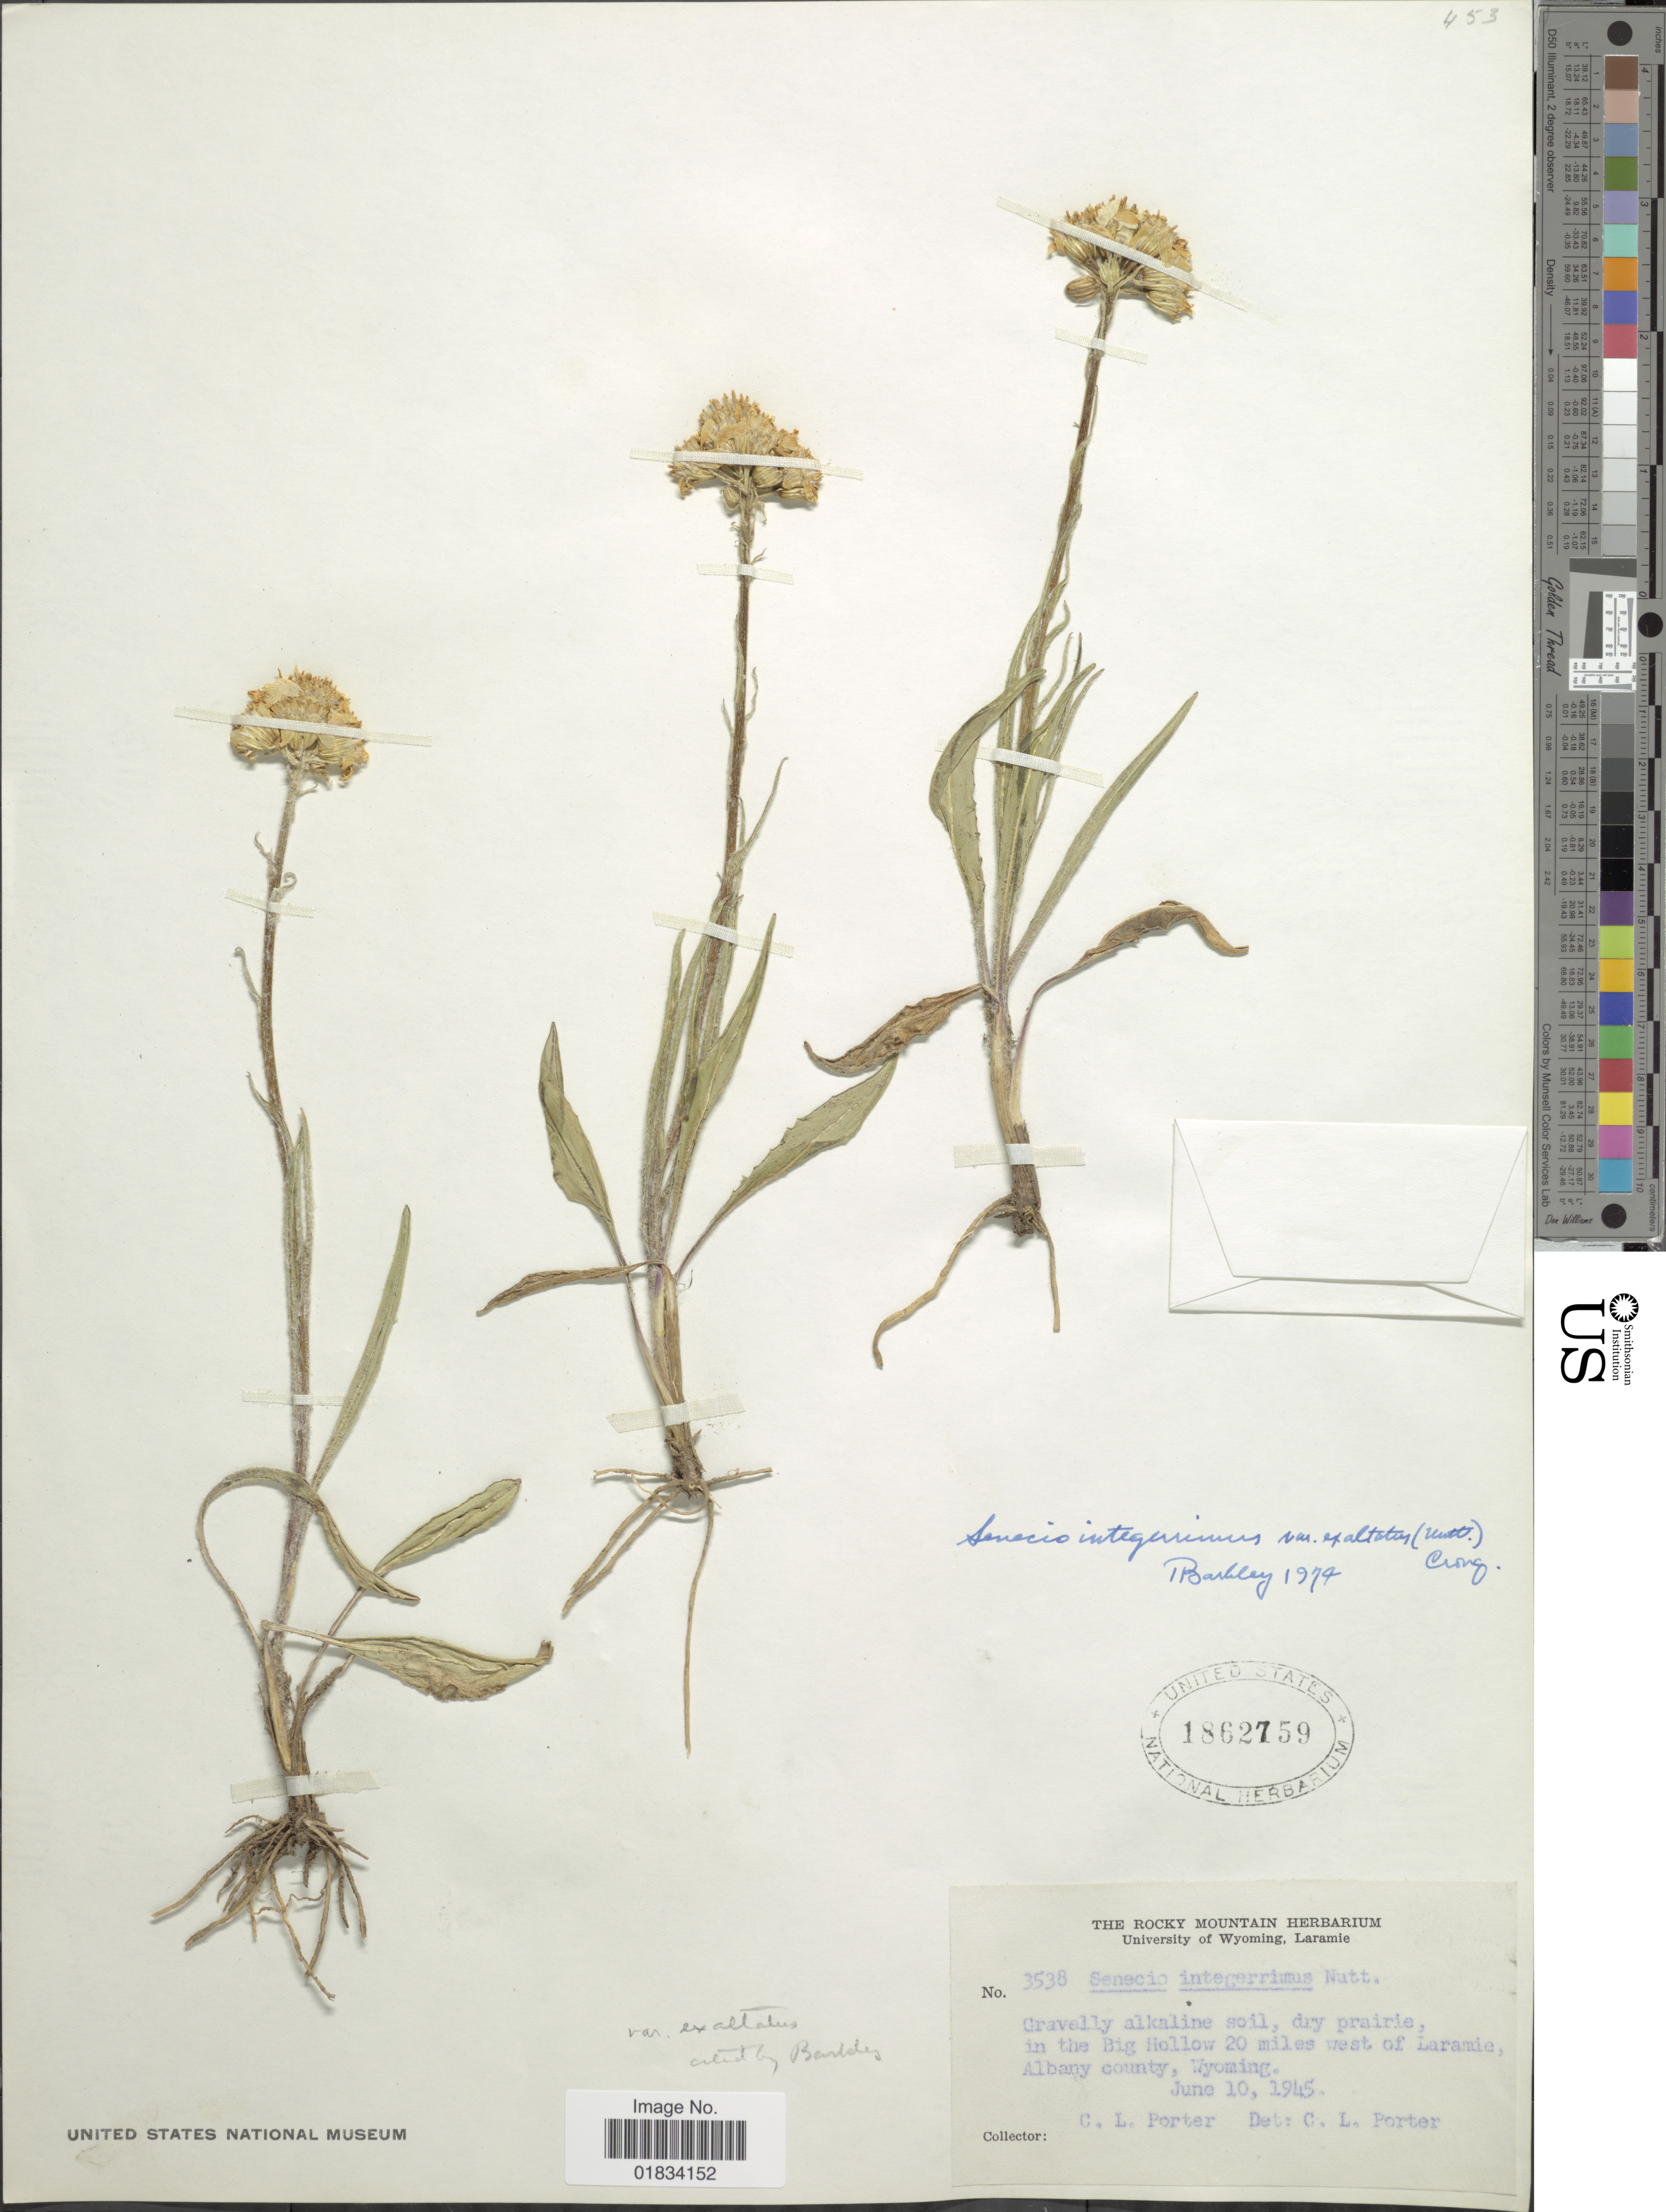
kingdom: Plantae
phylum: Tracheophyta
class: Magnoliopsida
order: Asterales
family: Asteraceae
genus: Senecio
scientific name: Senecio integerrimus var. exaltatus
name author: (Nutt.) Cronq.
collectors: C. L. Porter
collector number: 3538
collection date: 1945-06-10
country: United States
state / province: Wyoming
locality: In the Big Hollow 20 miles west of Laramie, Albany county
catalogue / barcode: US 1862759